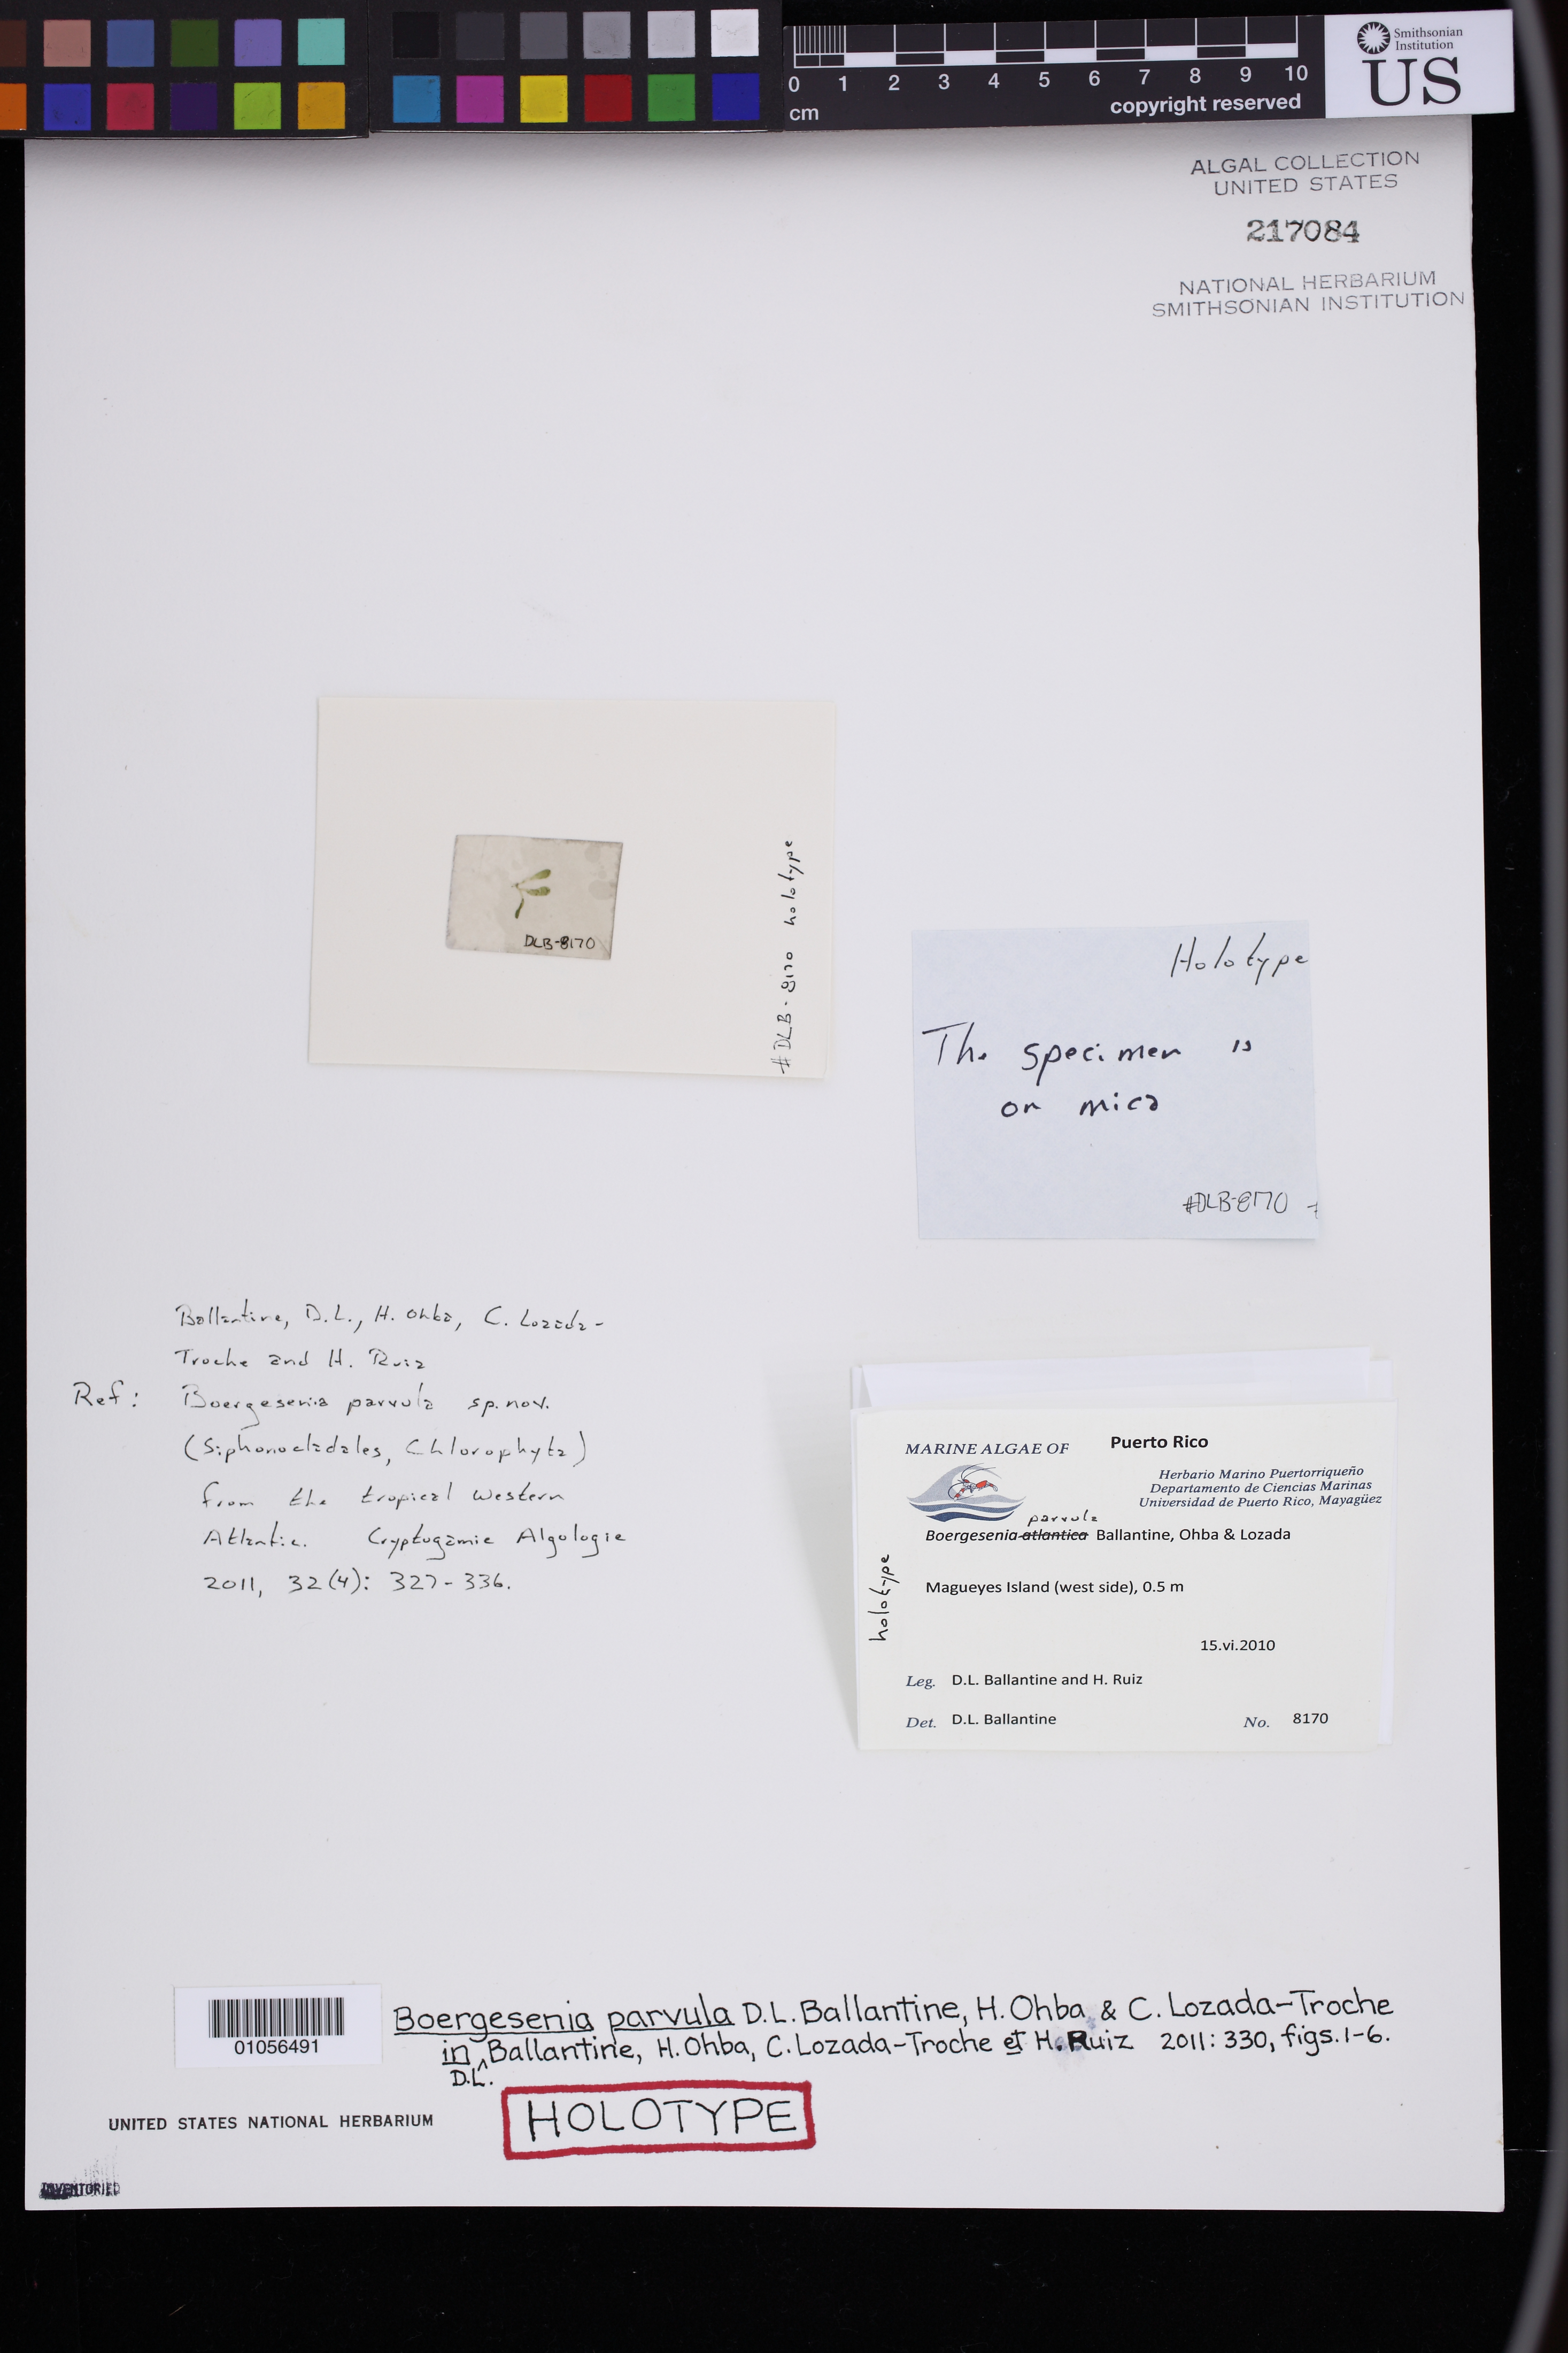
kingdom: Plantae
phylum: Chlorophyta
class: Ulvophyceae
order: Siphonocladales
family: Siphonocladaceae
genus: Boergesenia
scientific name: Boergesenia parvula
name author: D.L. Ballant. et al.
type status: Holotype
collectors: D.L. Ballantine & H. Ruiz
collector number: DLB 8170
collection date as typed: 15 Jun 2010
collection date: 2010-06-15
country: Puerto Rico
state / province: Lajas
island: Magueyes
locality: La Parguera, west side of island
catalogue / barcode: US 217084